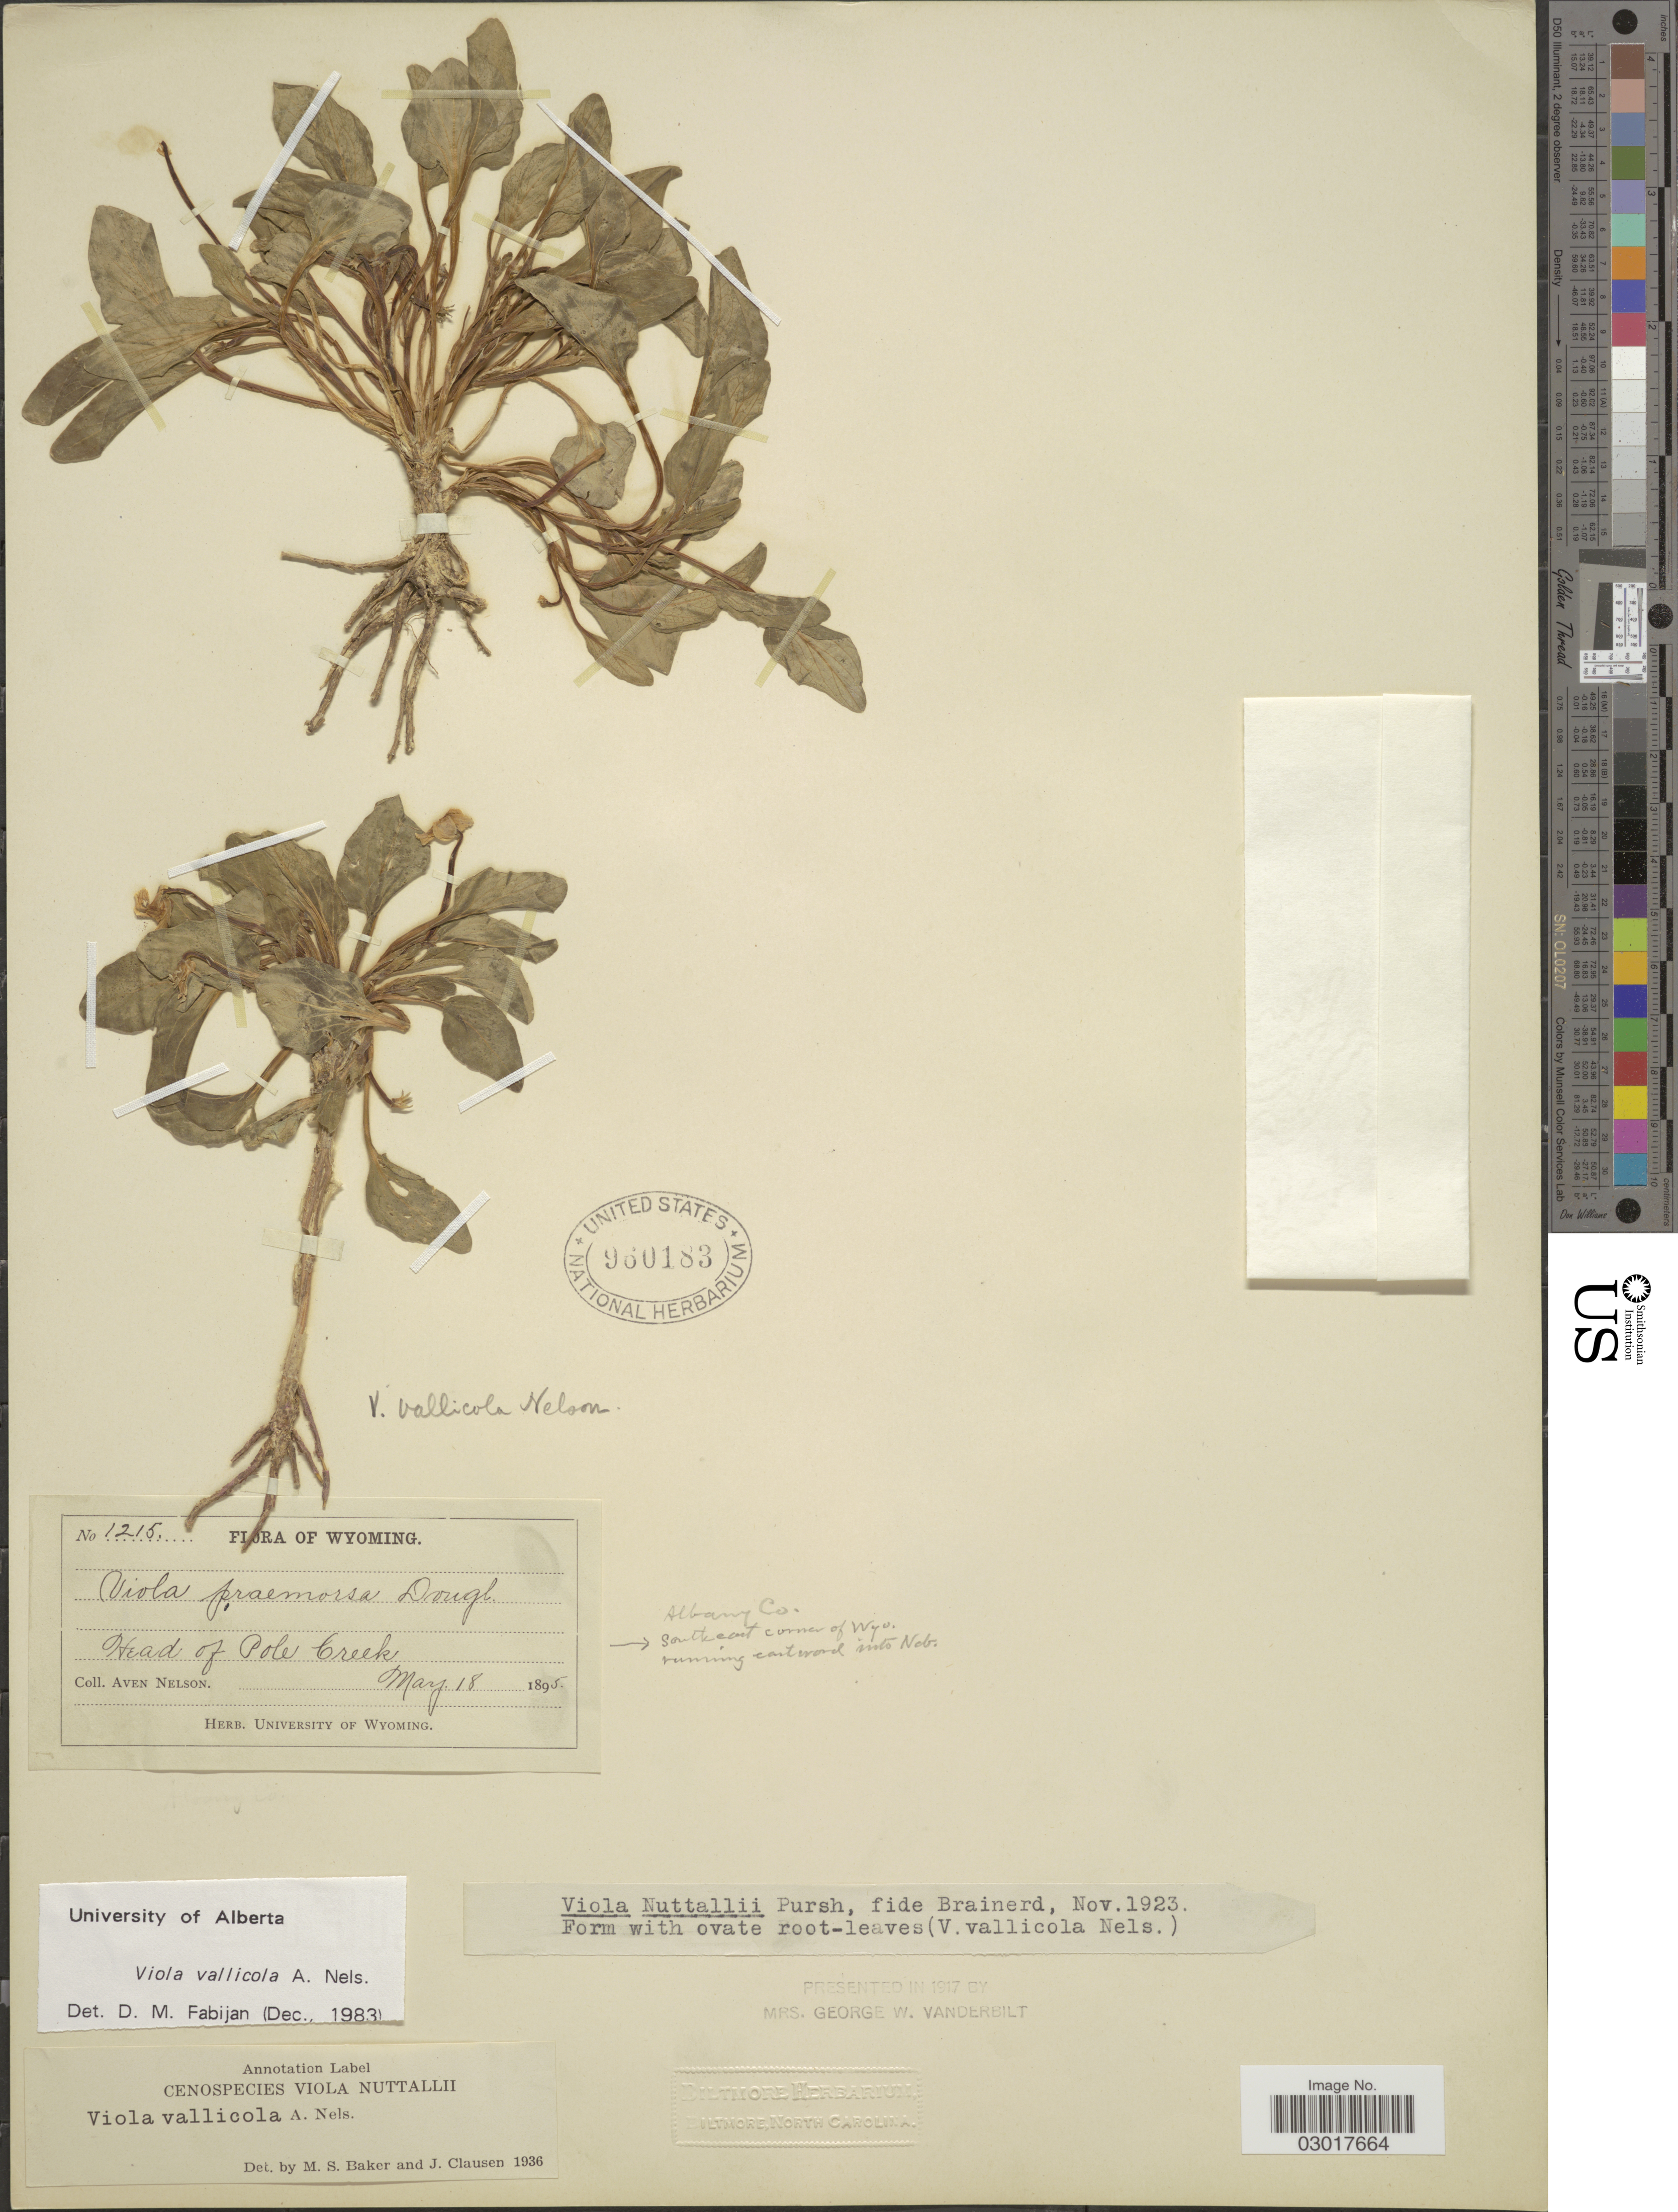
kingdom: Plantae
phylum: Tracheophyta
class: Magnoliopsida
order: Malpighiales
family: Violaceae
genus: Viola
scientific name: Viola vallicola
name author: A. Nelson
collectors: A. Nelson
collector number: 1215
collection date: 1895-05-18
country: United States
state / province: Wyoming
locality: Head of Pole Creek. Albany Co. Southeast corner of Wyo. running eastward into Neb.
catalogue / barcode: US 960183